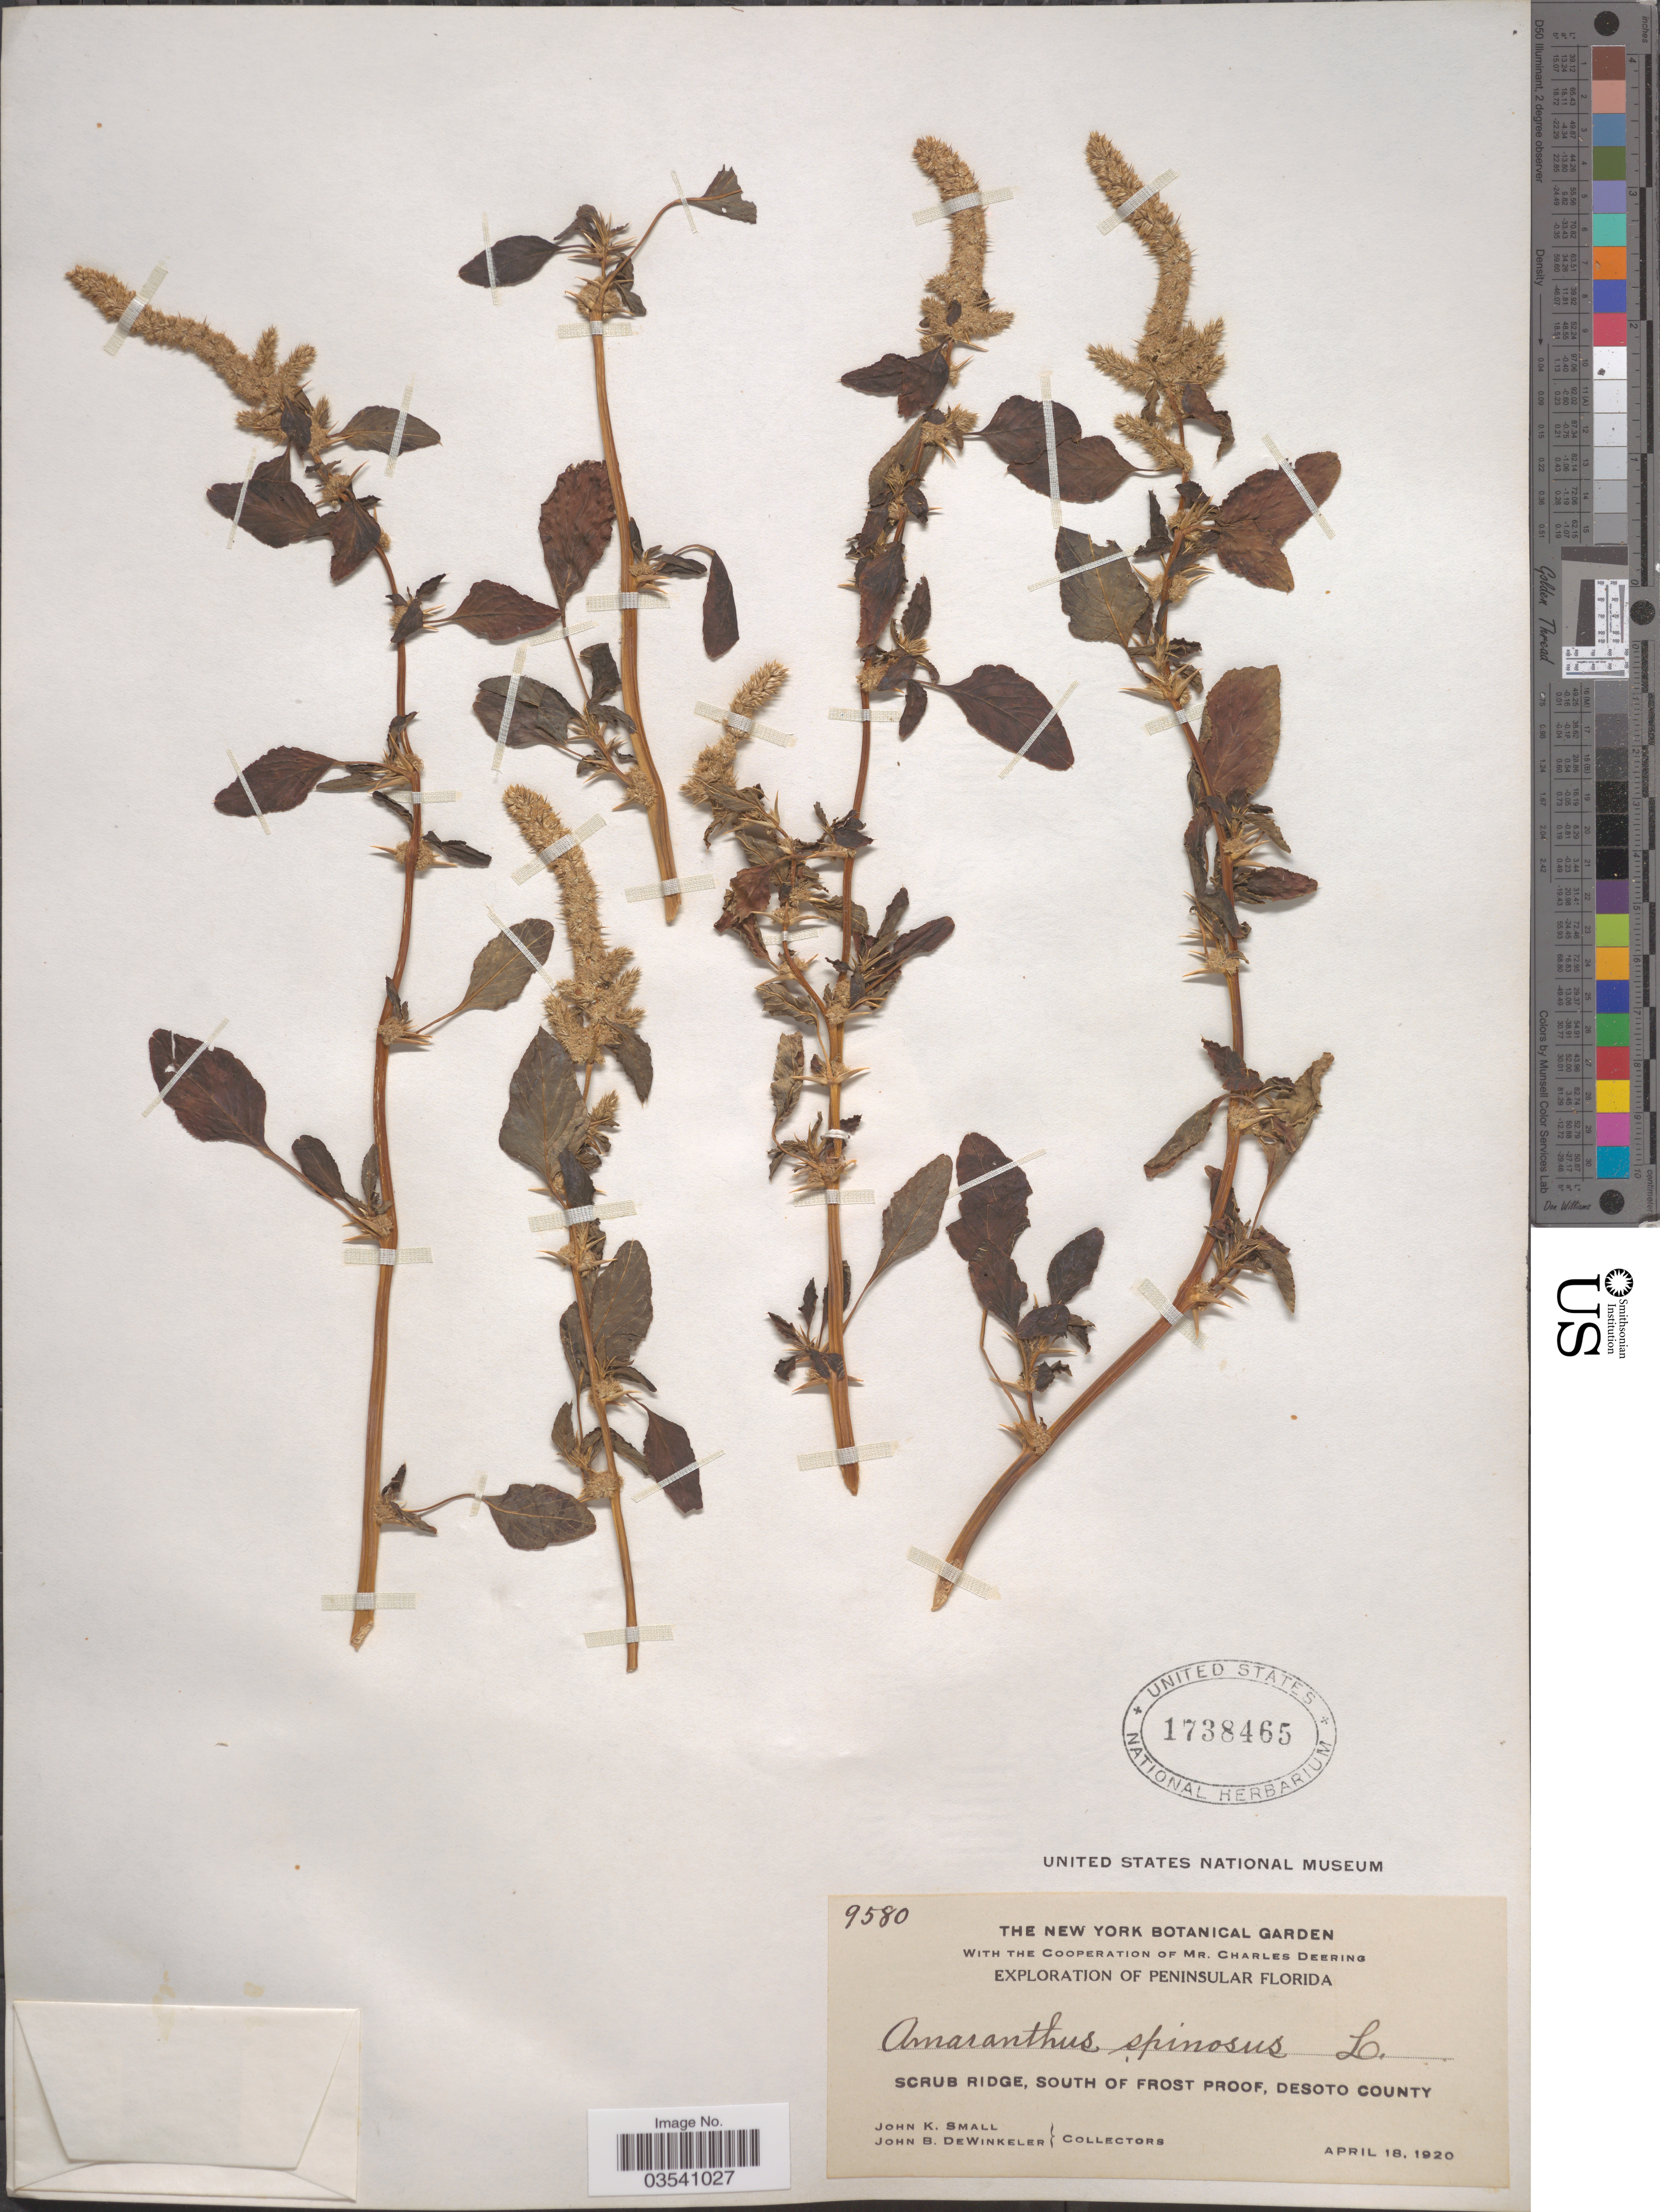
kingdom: Plantae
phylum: Tracheophyta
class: Magnoliopsida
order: Caryophyllales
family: Amaranthaceae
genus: Amaranthus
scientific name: Amaranthus spinosus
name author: L.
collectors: J. K. Small & J. B. Dewinkeler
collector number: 9580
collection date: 1920-04-18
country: United States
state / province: Florida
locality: Peninsular Florida. Scrub ridge, south of Frost Proof, Desoto County.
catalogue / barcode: US 1738465